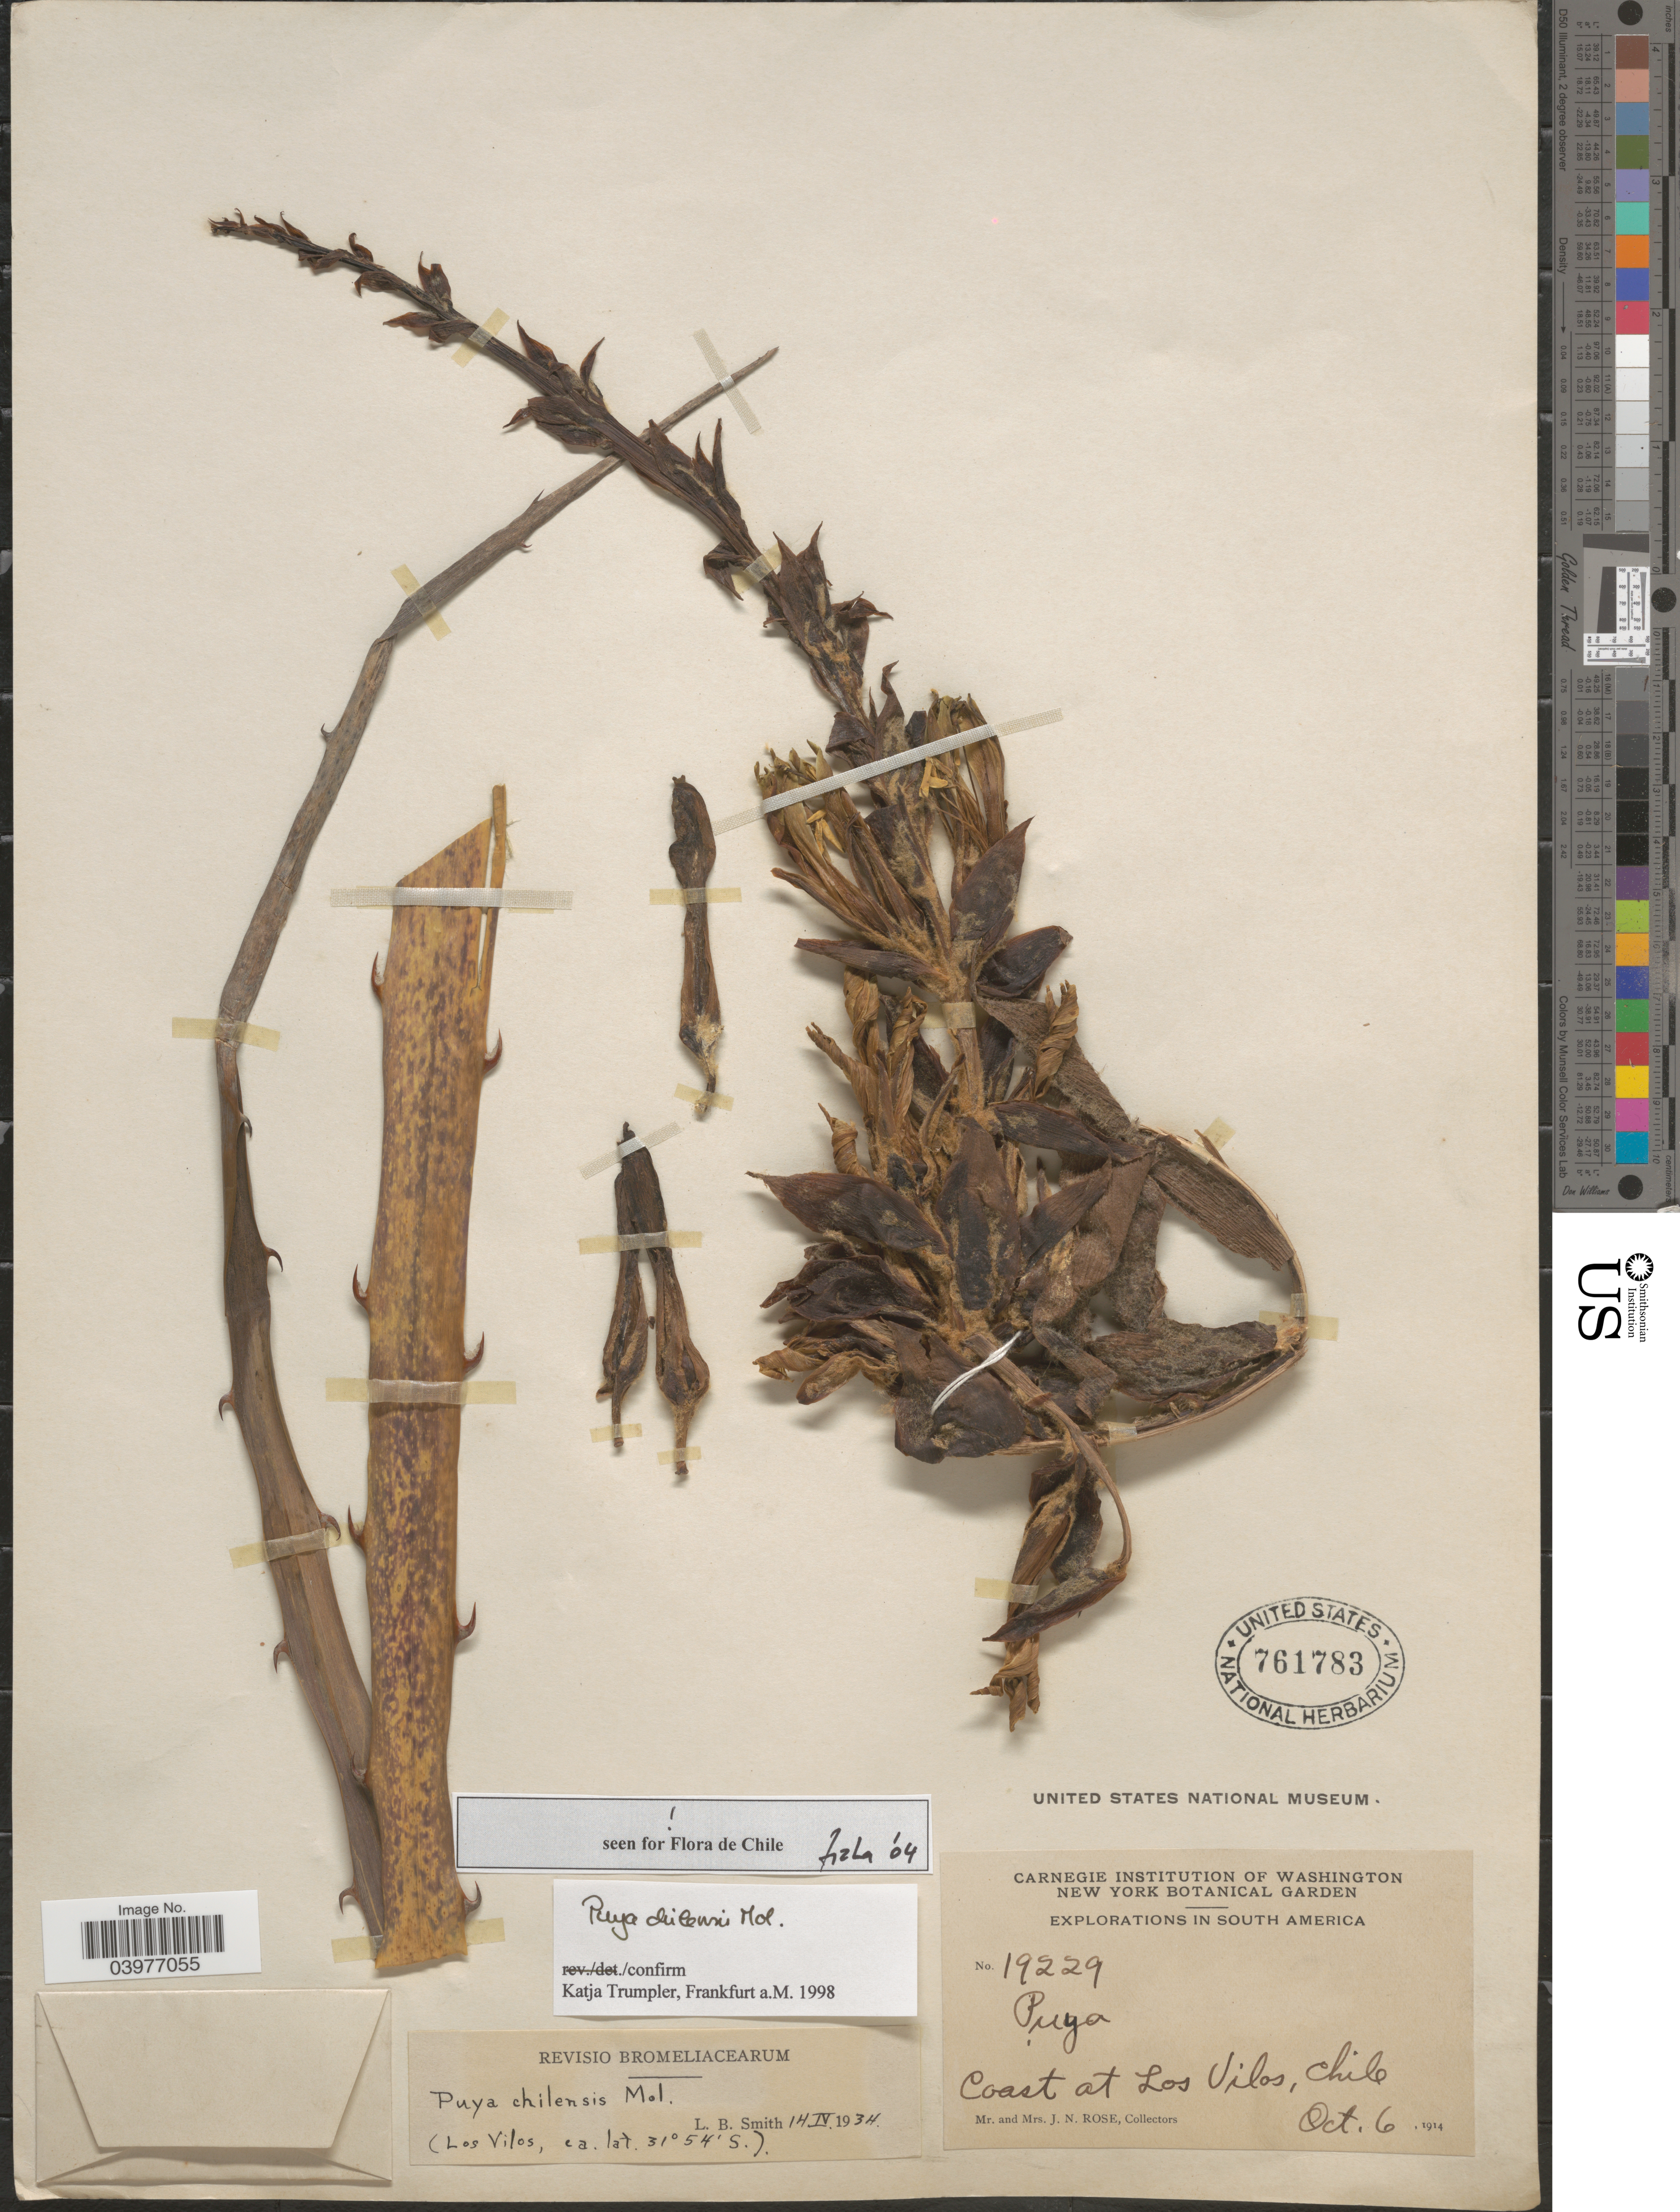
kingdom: Plantae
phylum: Tracheophyta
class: Liliopsida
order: Poales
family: Bromeliaceae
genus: Puya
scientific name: Puya chilensis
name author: Molina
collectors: J. N. Rose & L. B. Rose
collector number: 19229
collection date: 1914-10-06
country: Chile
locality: Coast at Los Vilos.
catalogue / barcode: US 761783